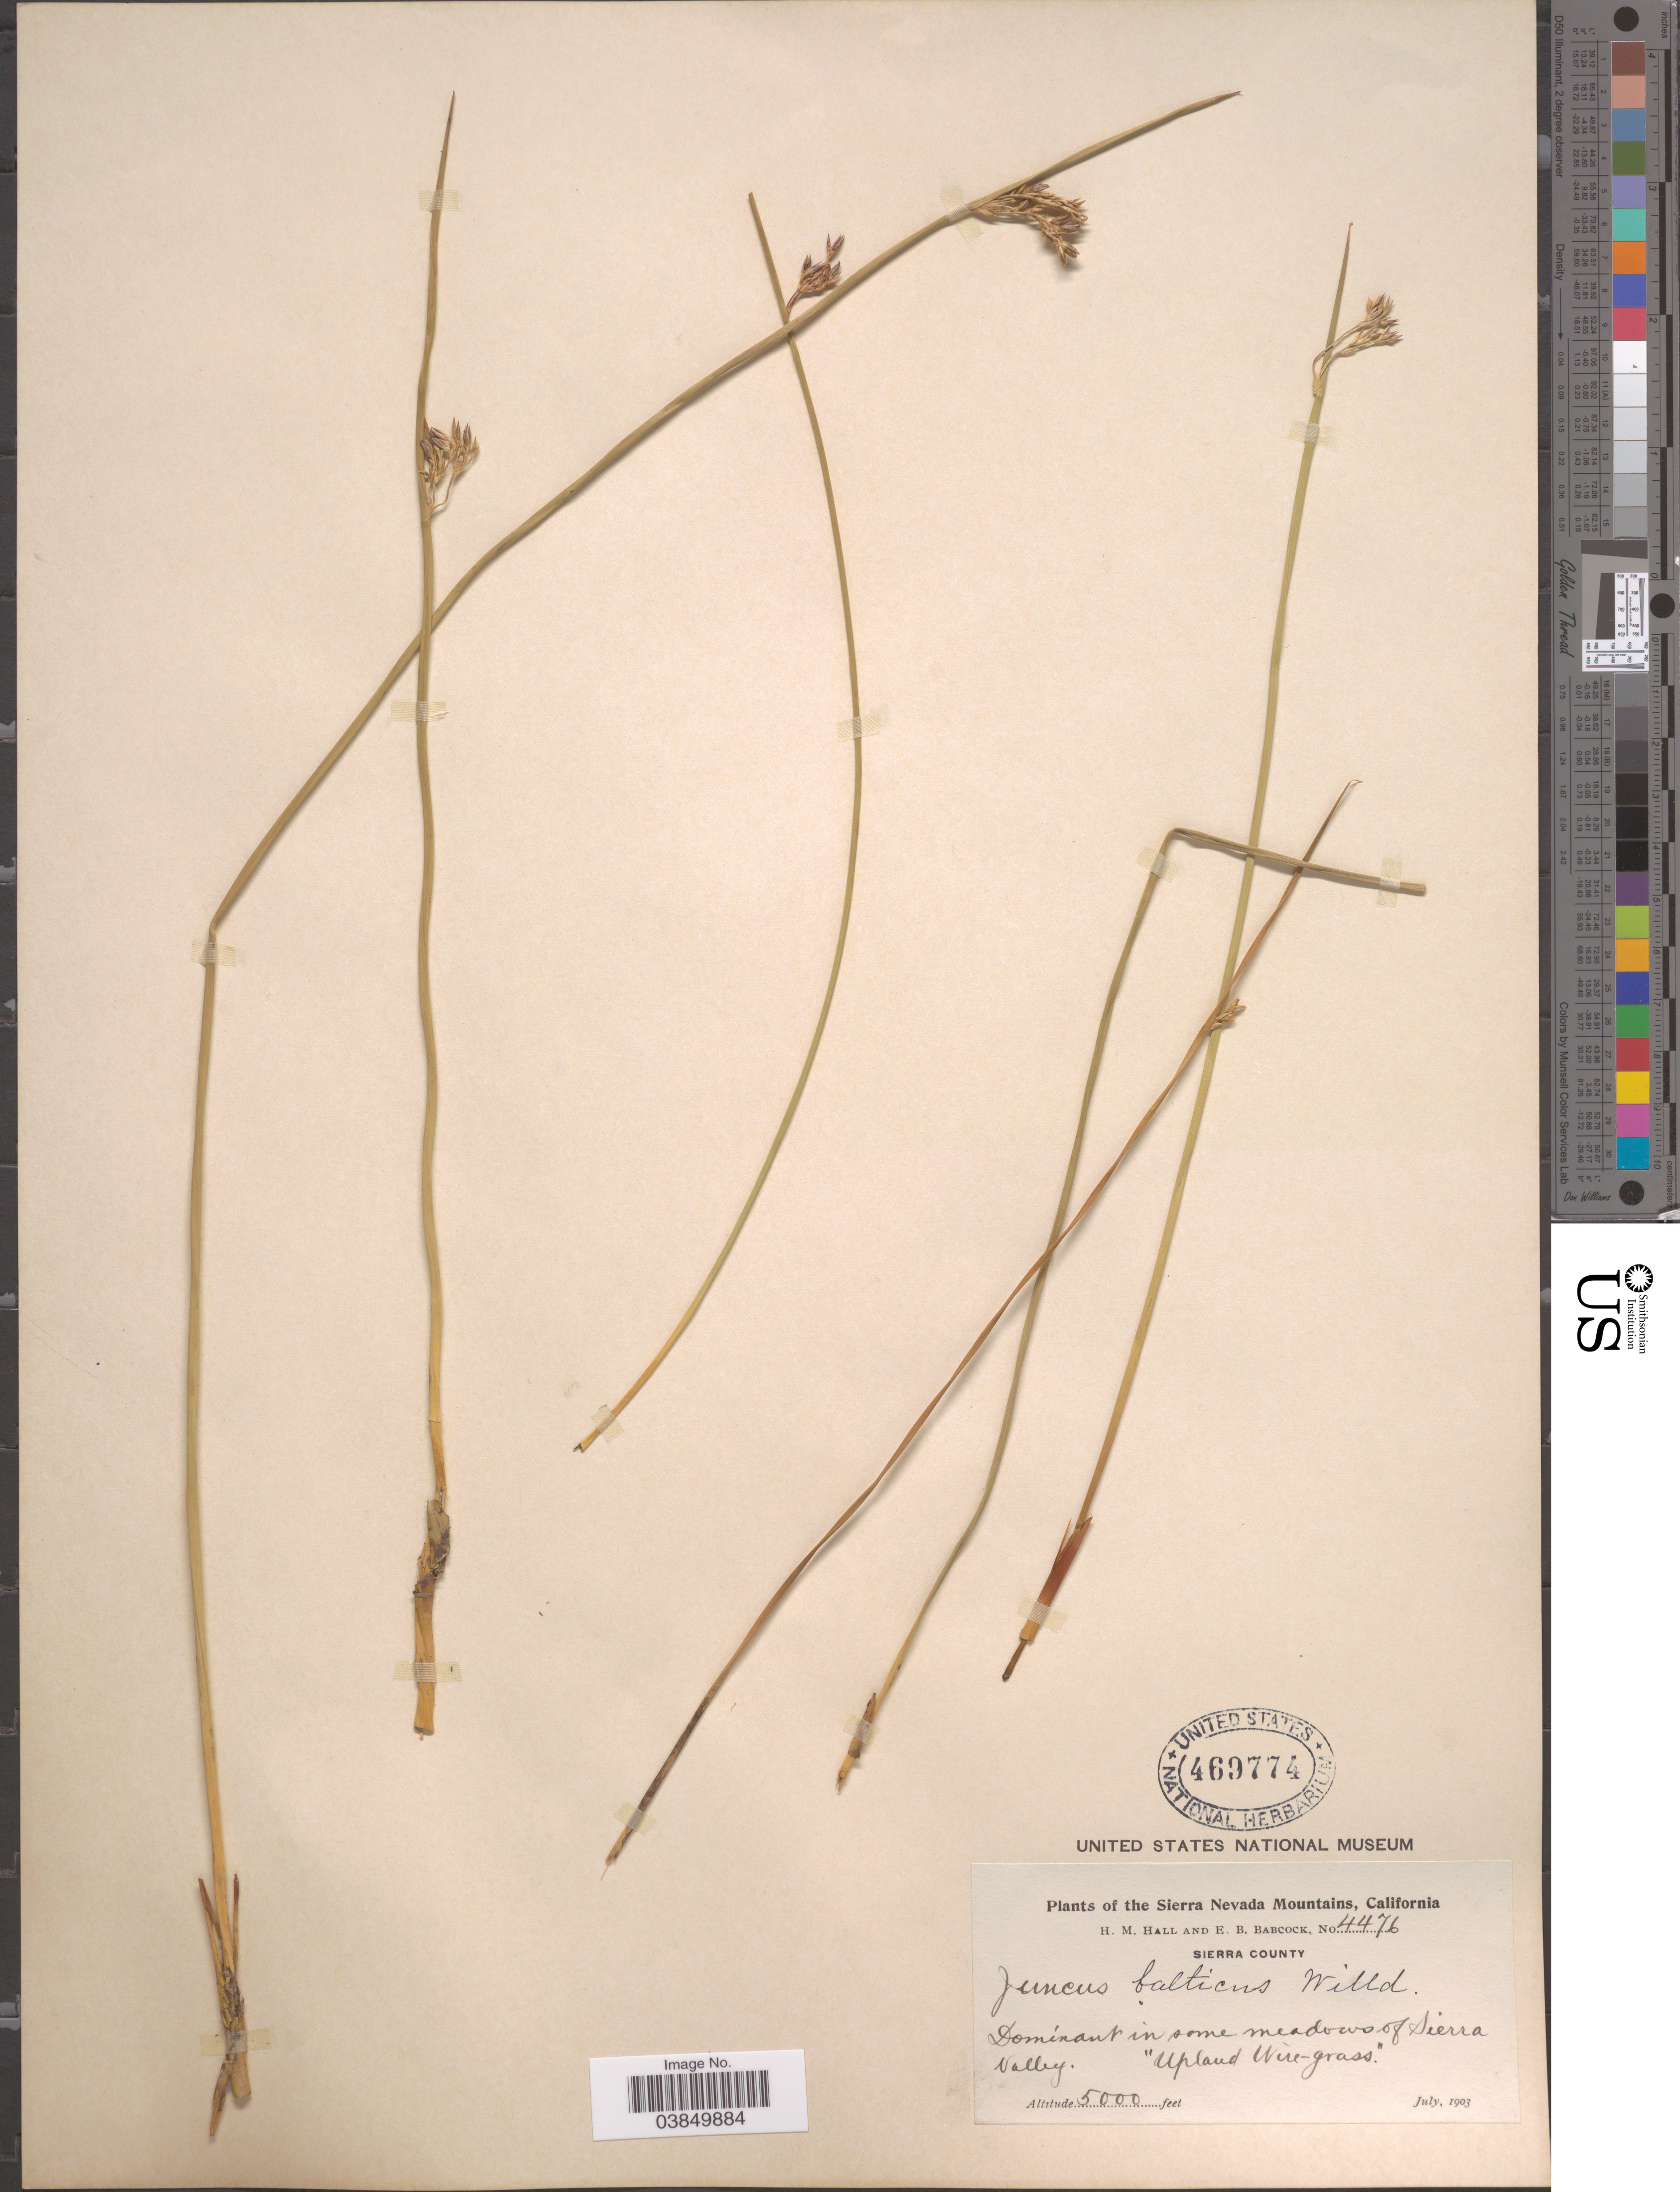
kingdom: Plantae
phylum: Tracheophyta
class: Liliopsida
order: Poales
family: Juncaceae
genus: Juncus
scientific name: Juncus balticus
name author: Willd.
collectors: H. M. Hall & E. B. Babcock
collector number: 4476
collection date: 1903-07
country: United States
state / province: California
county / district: Sierra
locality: The Sierra Nevada Mountains. Sierra County. Sierra Valley.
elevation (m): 1524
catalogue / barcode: US 469774